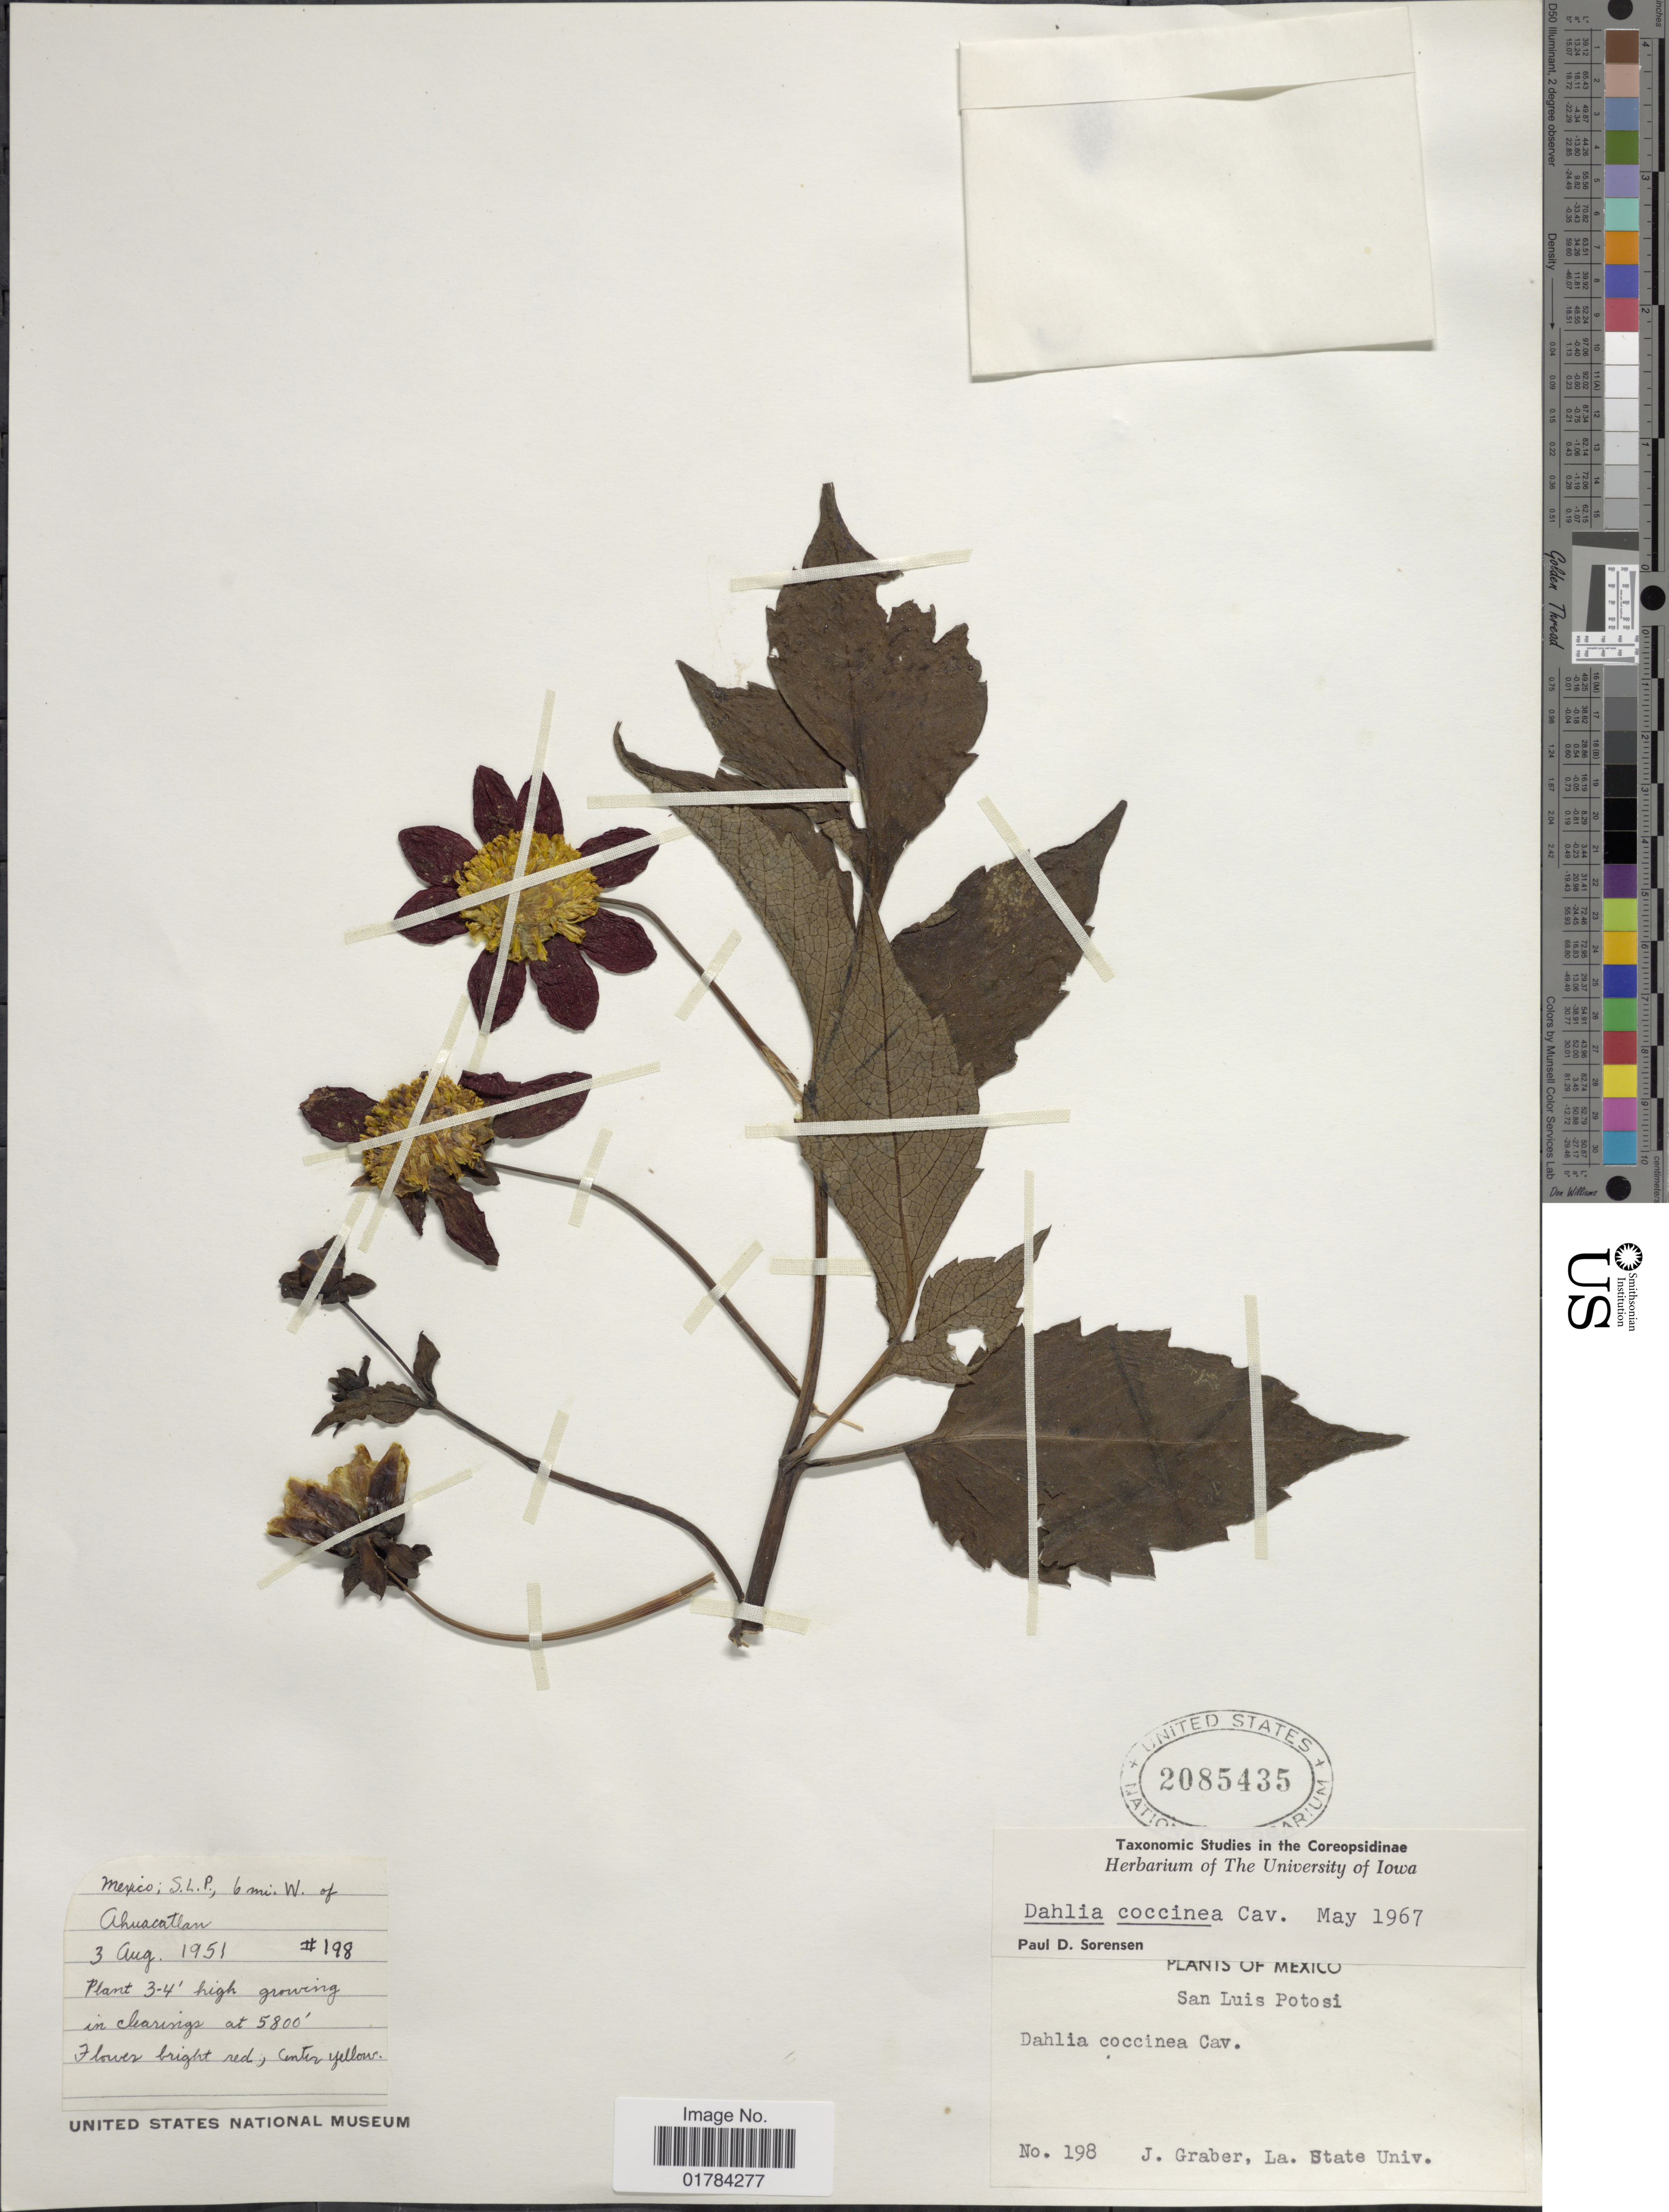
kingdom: Plantae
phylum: Tracheophyta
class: Magnoliopsida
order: Asterales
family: Asteraceae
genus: Dahlia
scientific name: Dahlia coccinea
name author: Cav.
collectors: J. Graber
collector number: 198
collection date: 1951-08-03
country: Mexico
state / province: San Luis Potosí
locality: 6 mi. W of Ahuacatlan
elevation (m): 1768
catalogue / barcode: US 2085435